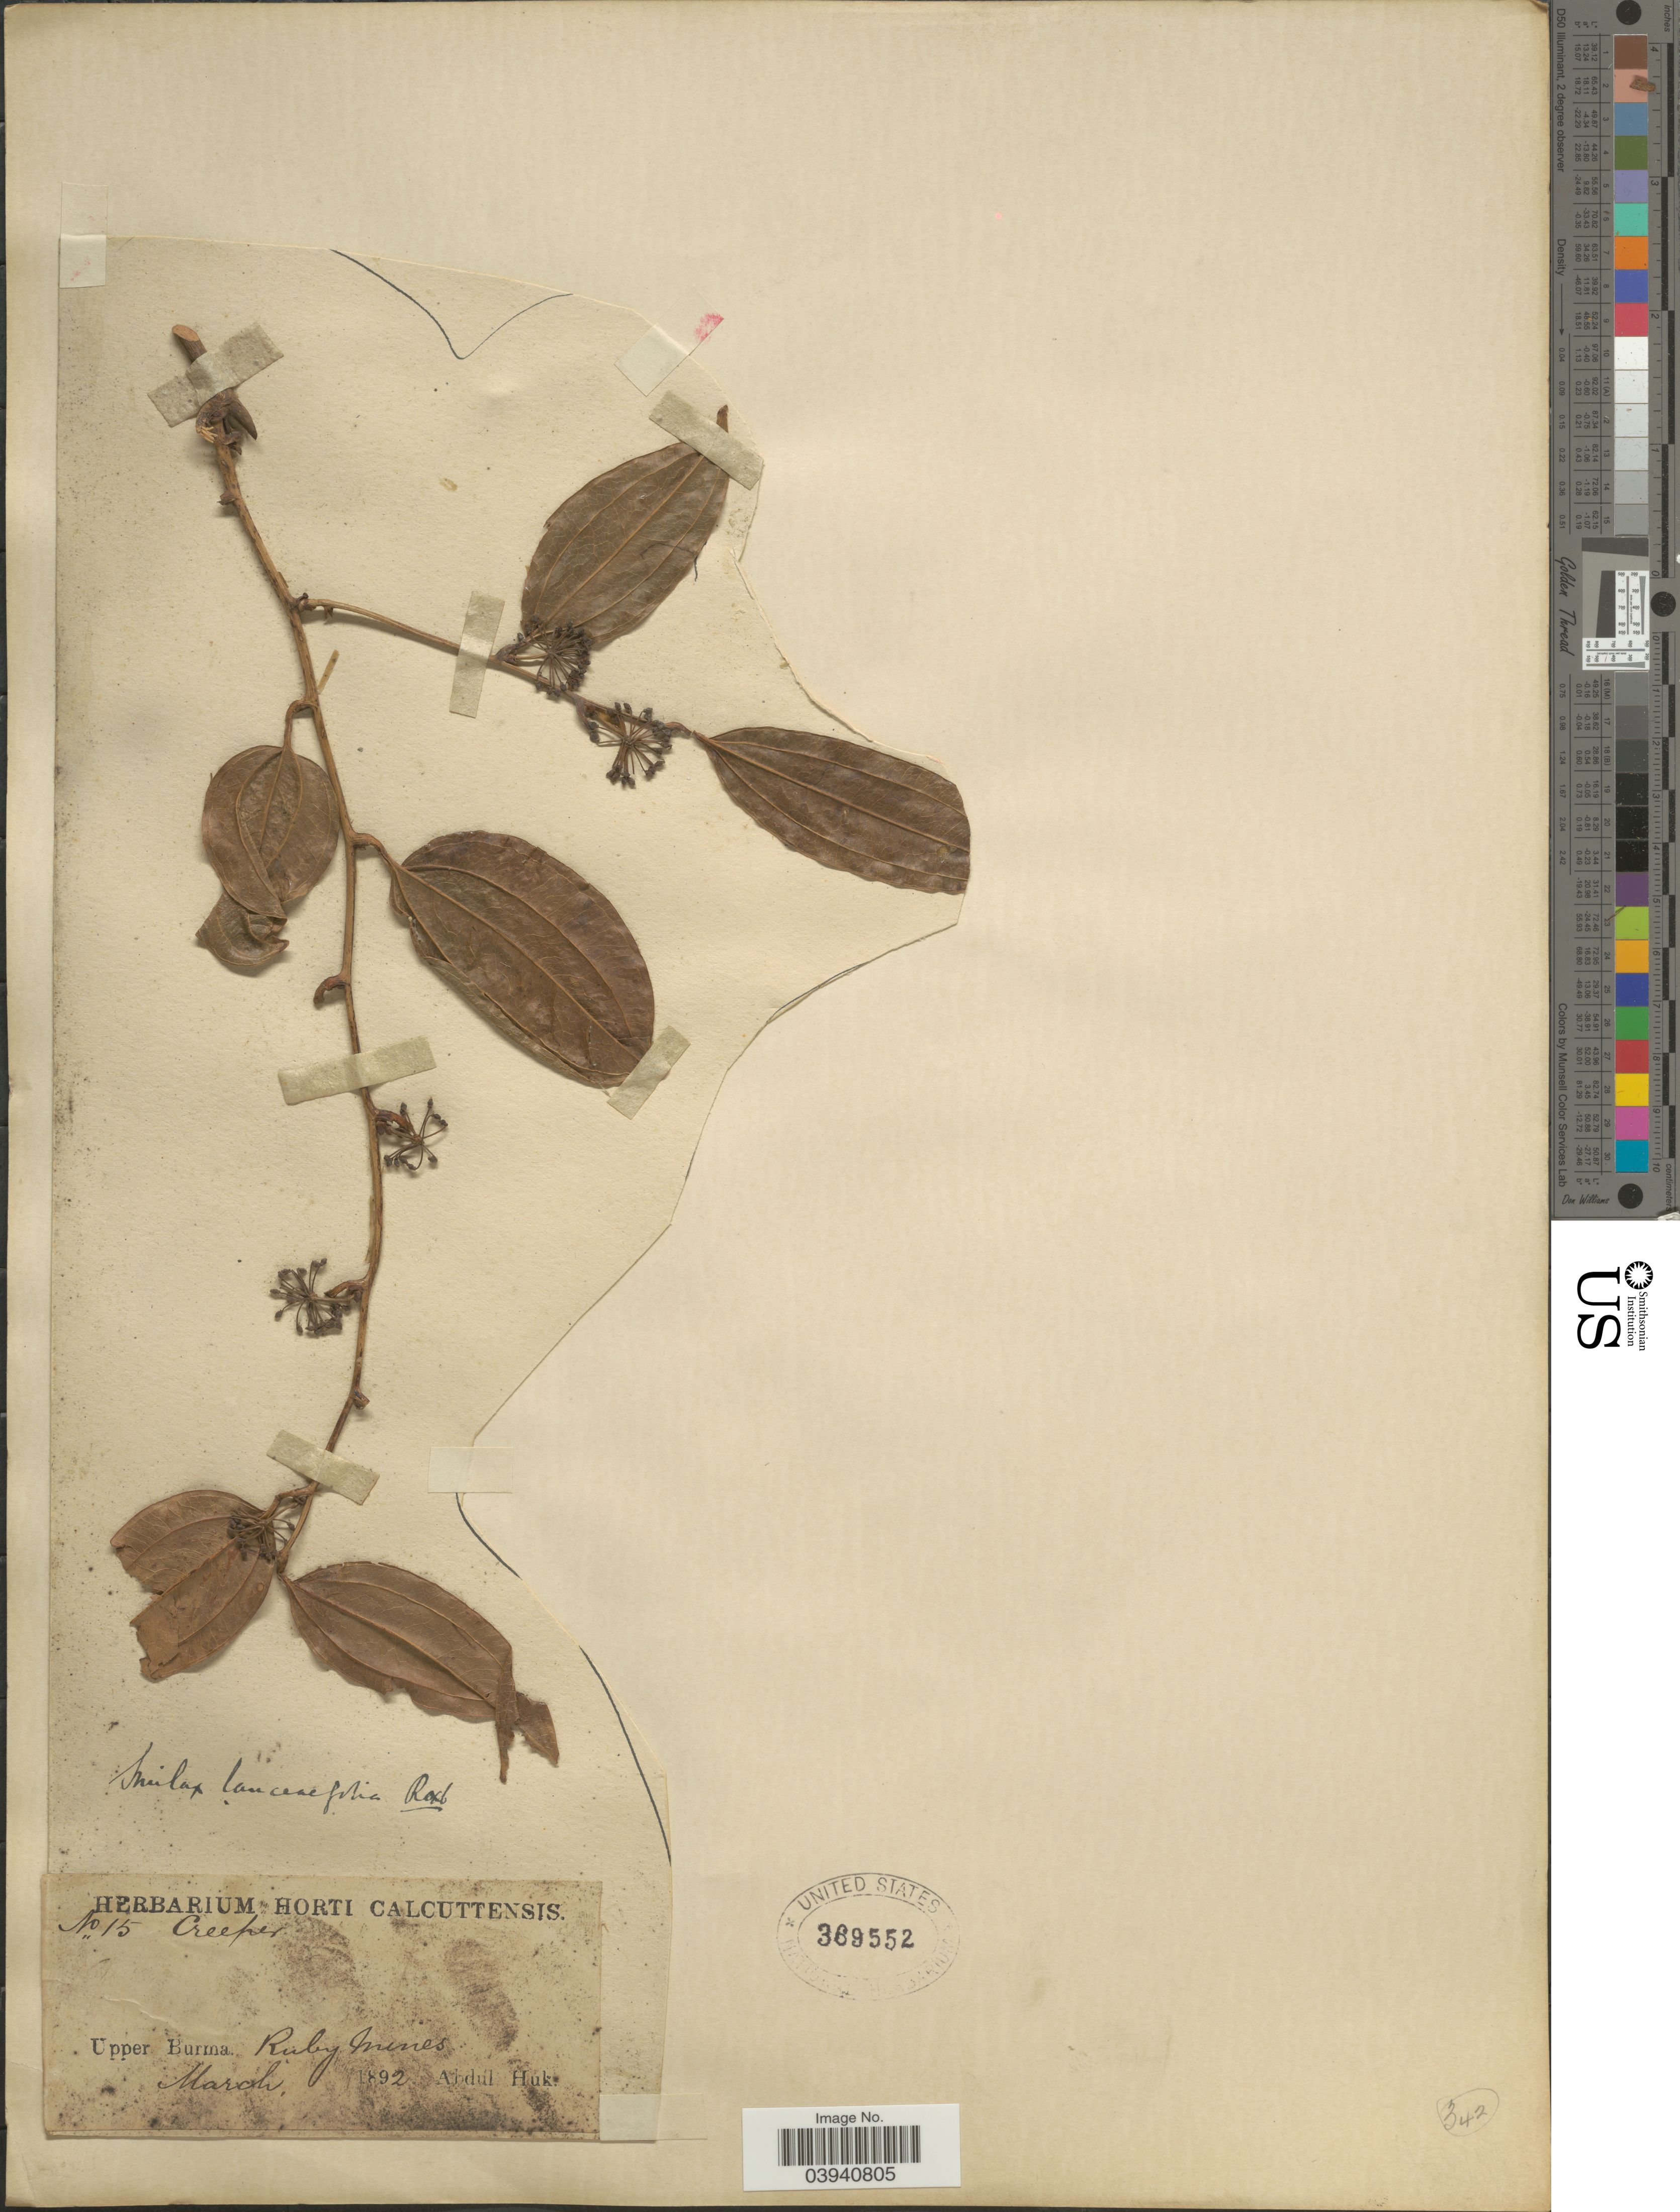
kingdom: Plantae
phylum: Tracheophyta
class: Liliopsida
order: Liliales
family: Smilacaceae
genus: Smilax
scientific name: Smilax lanceifolia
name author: Roxb.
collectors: A. Huk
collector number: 15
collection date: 1892-03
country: Myanmar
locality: Upper Burma. Ruby mines.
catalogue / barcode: US 369552